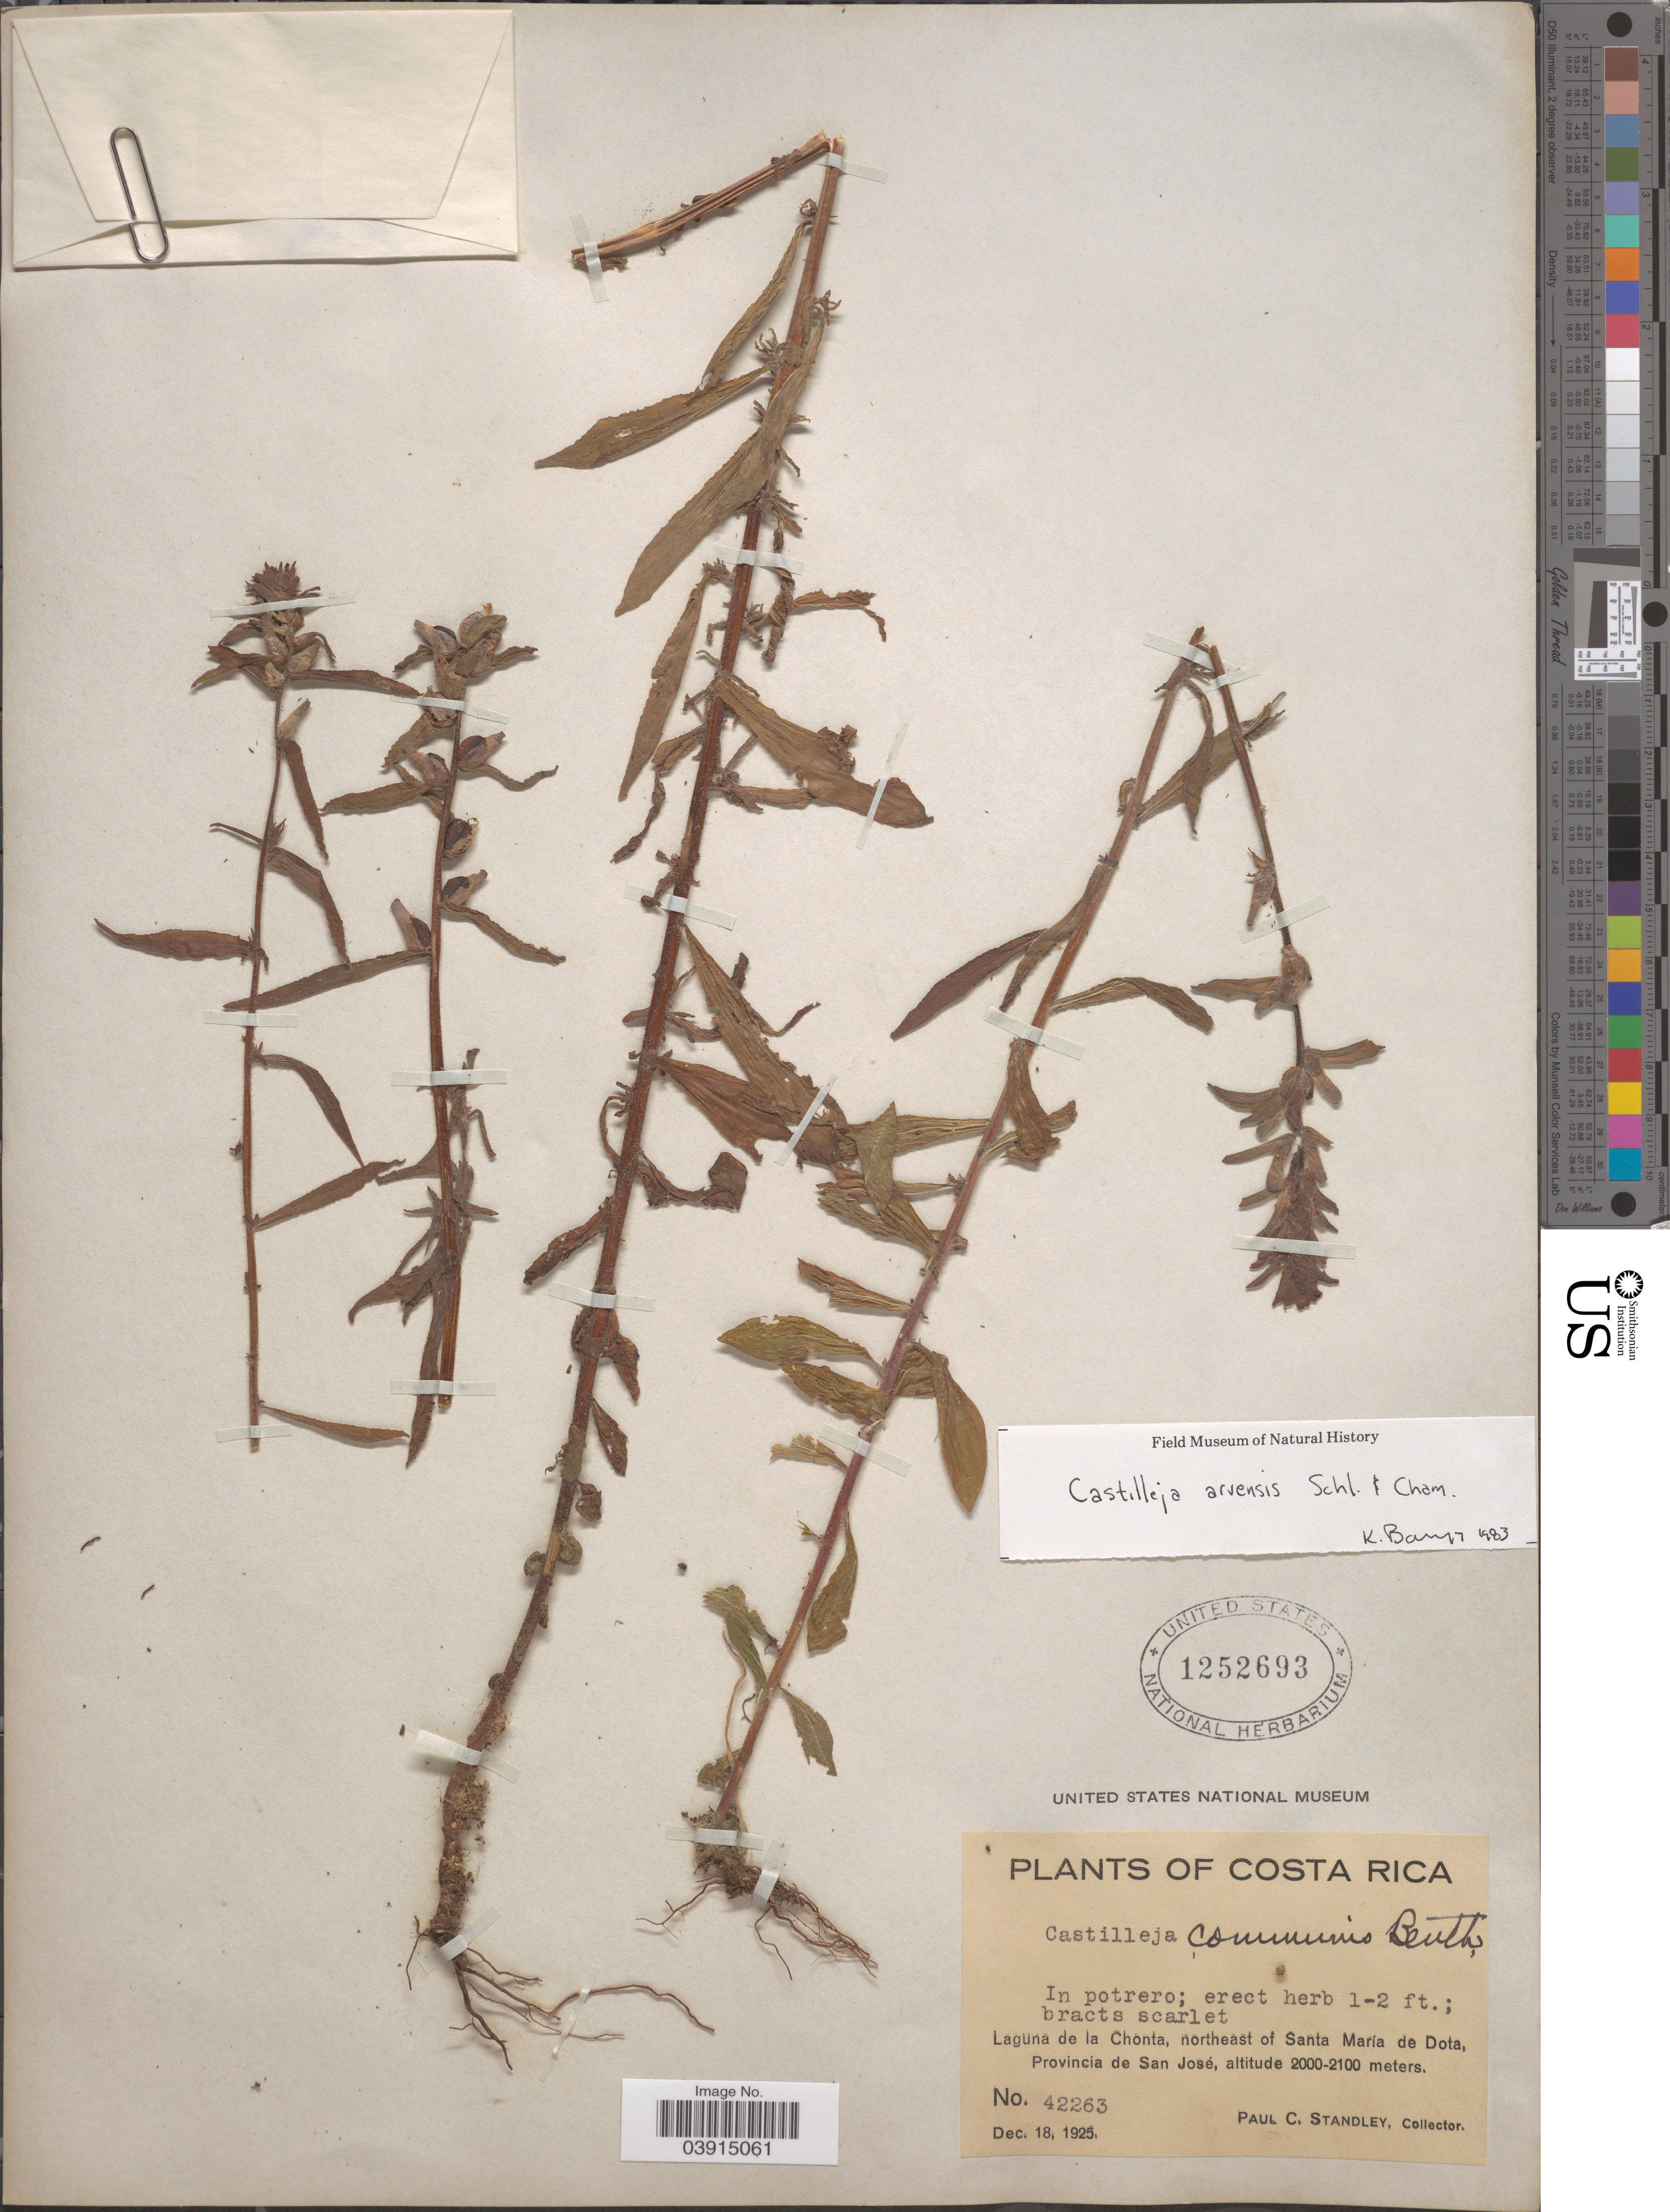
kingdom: Plantae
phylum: Tracheophyta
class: Magnoliopsida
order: Lamiales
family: Orobanchaceae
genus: Castilleja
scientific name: Castilleja arvensis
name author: Schltdl. & Cham.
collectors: P. C. Standley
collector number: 42263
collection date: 1925-12-18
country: Costa Rica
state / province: San José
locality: Laguna de la Chonta, northeast of Santa María de Dota.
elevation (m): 2000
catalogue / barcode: US 1252693